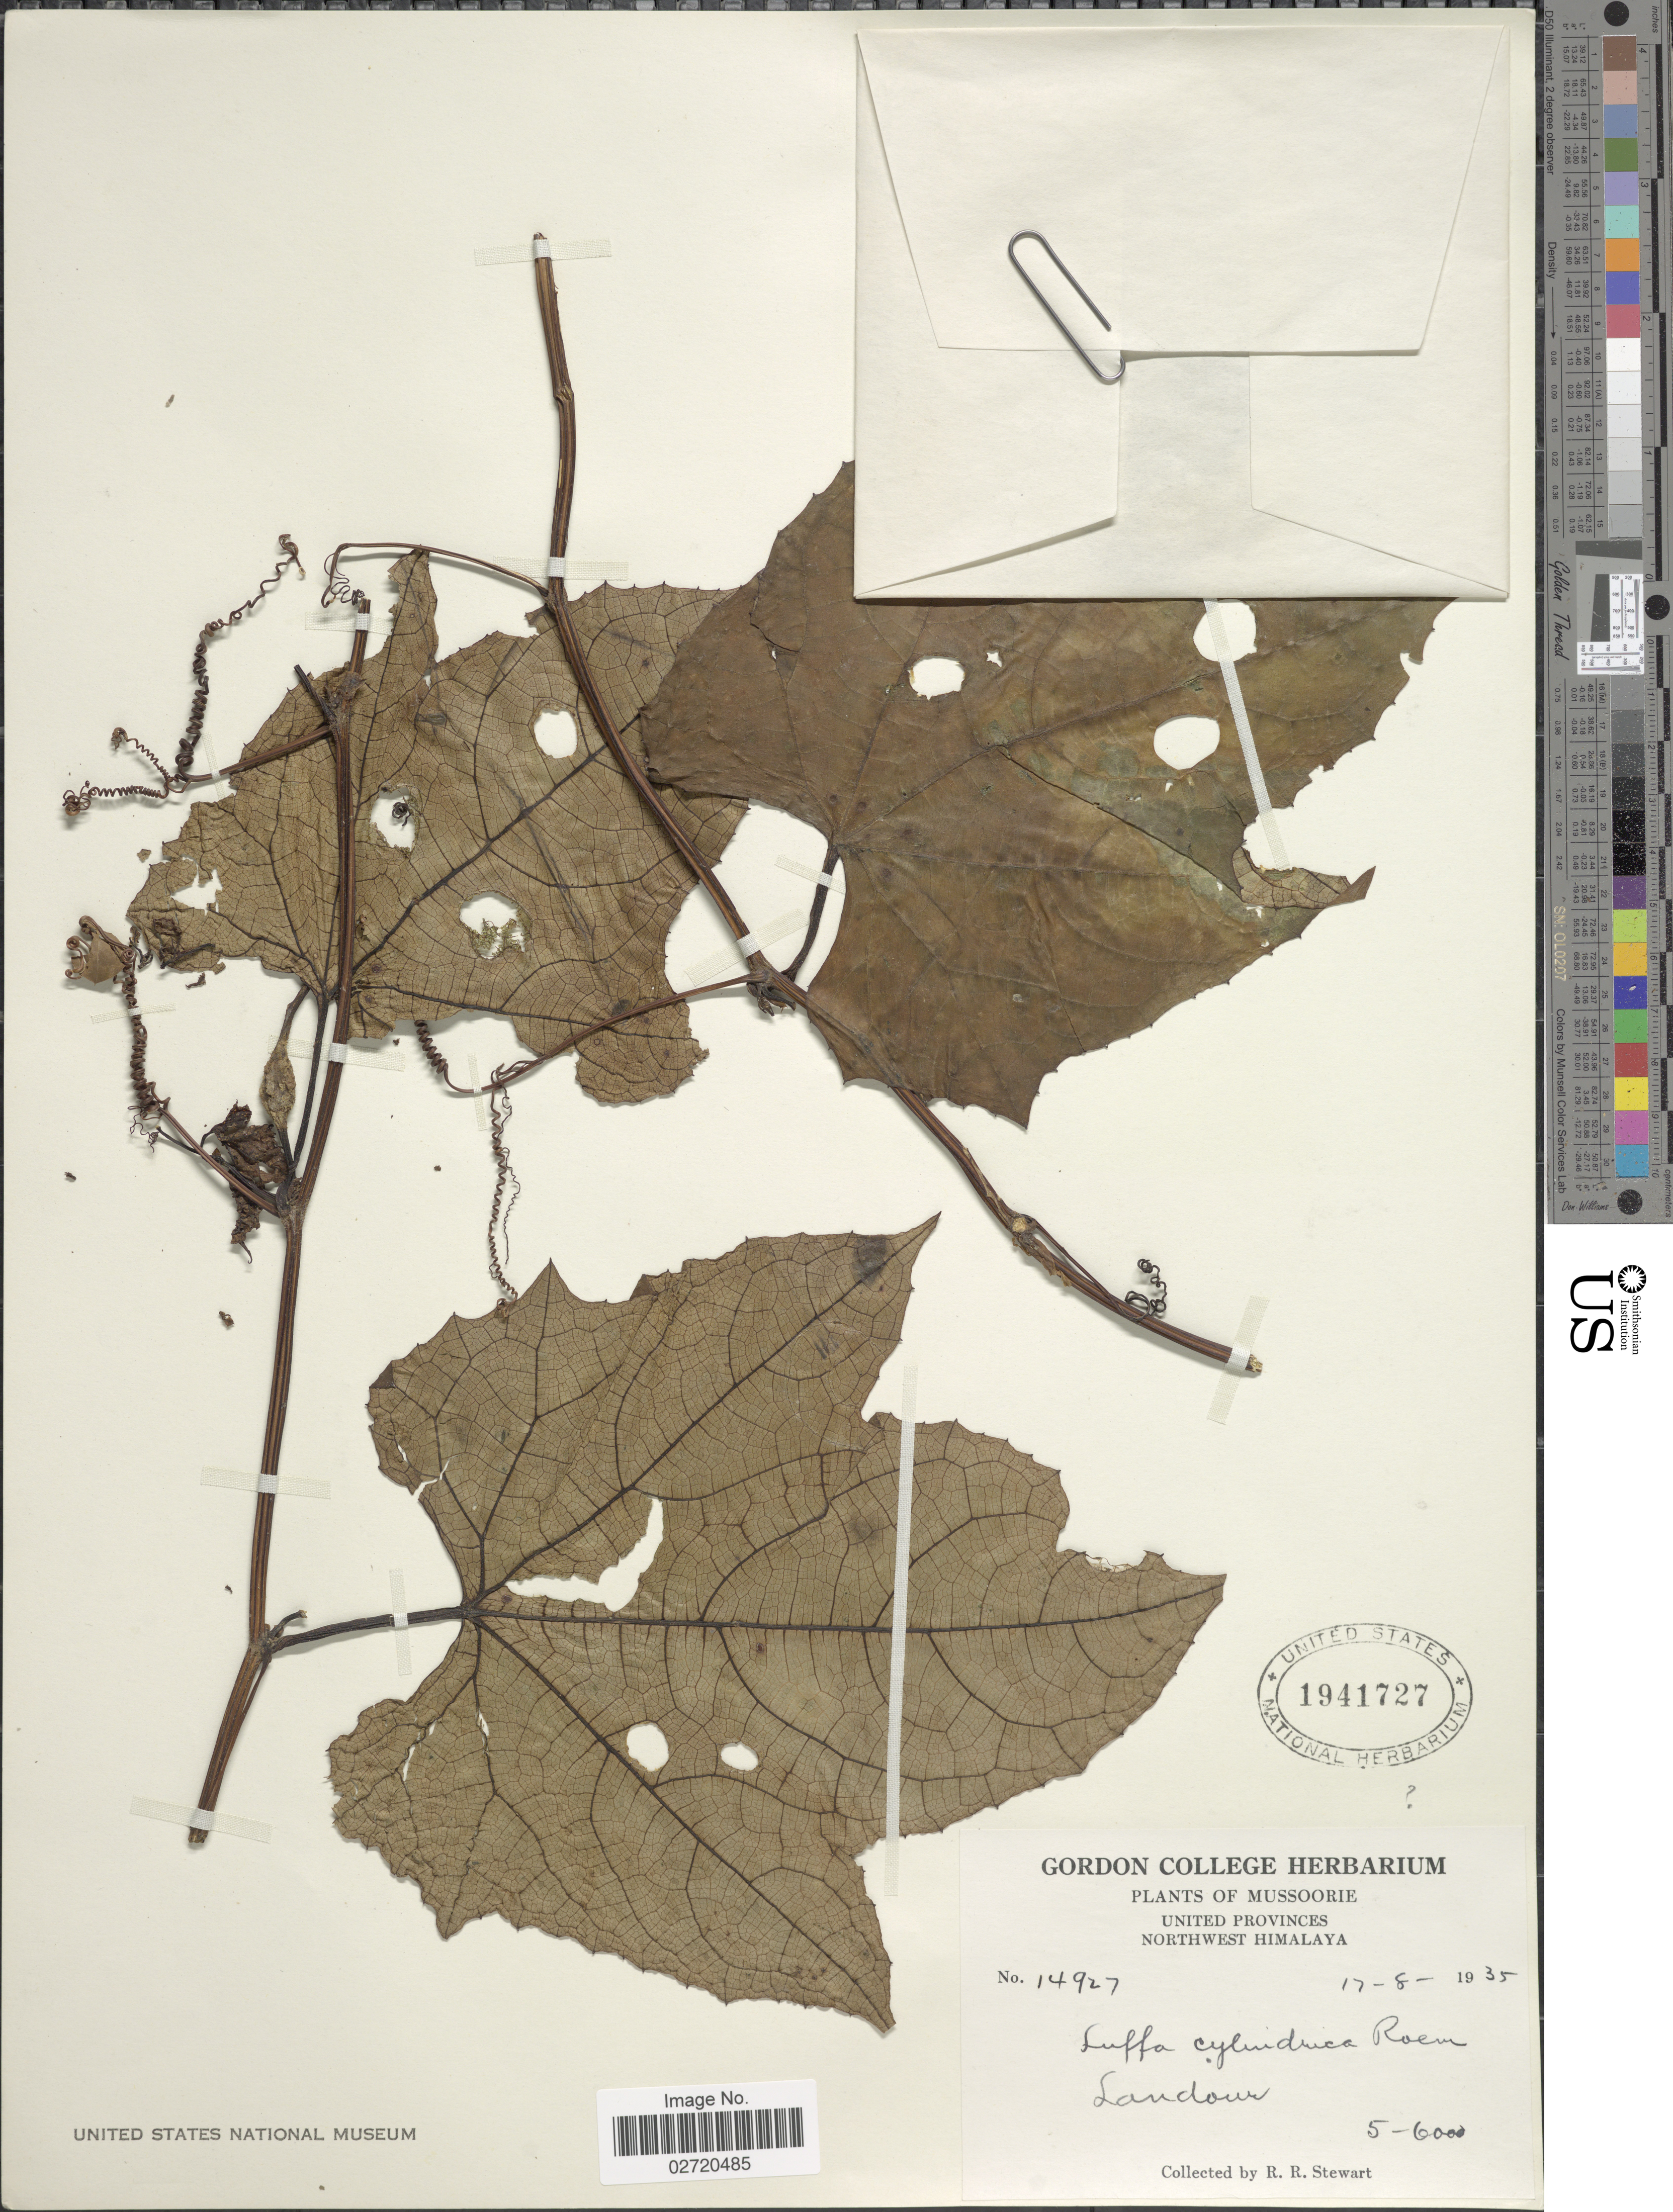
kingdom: Plantae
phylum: Tracheophyta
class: Magnoliopsida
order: Cucurbitales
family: Cucurbitaceae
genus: Luffa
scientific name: Luffa acutangula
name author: (L.) Roxb.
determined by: Strong, Mark T., (BOT), Smithsonian Institution - National Museum of Natural History (UNITED STATES)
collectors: R. R. Stewart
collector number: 14927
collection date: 1935-08-17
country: India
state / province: Uttarakhand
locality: Mussoorie, United Provinces, Northwest Himalaya, Landour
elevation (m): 1524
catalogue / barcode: US 1941727